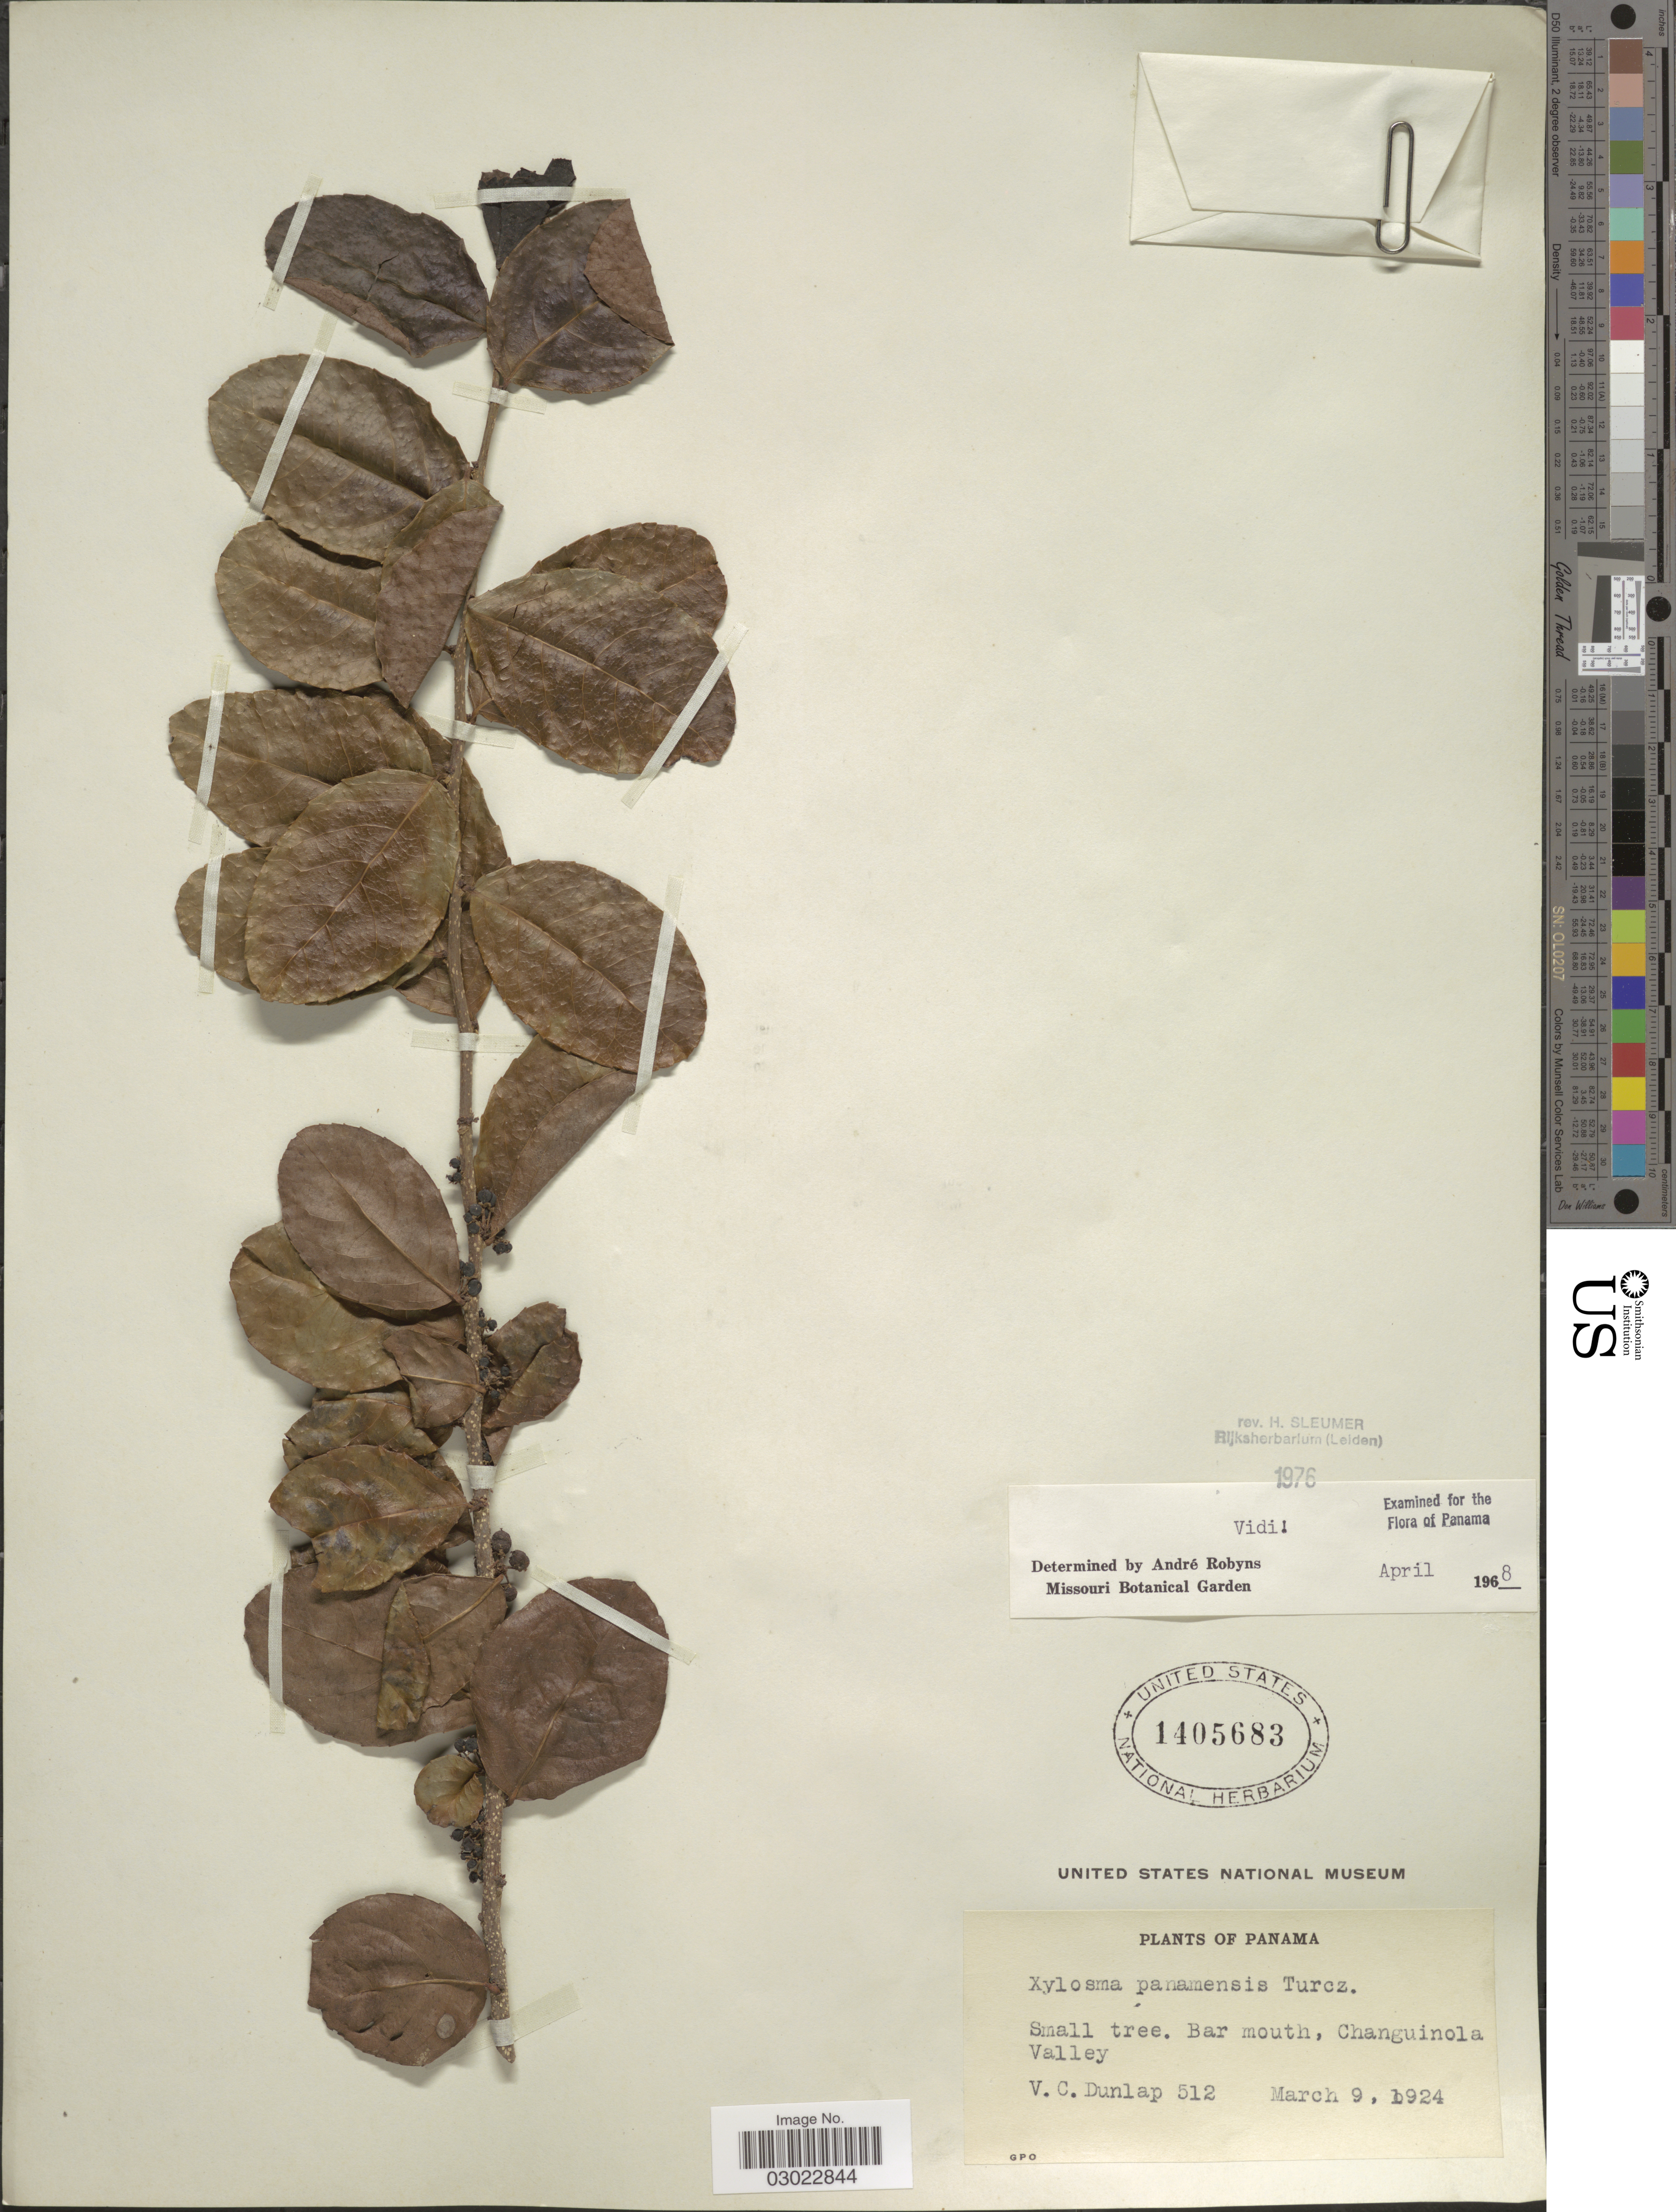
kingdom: Plantae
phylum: Tracheophyta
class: Magnoliopsida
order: Malpighiales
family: Salicaceae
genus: Xylosma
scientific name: Xylosma panamensis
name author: Turcz.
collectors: V. C. Dunlap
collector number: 512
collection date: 1924-03-09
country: Panama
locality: Bar mouth, Changuinola Valley.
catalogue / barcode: US 1405683